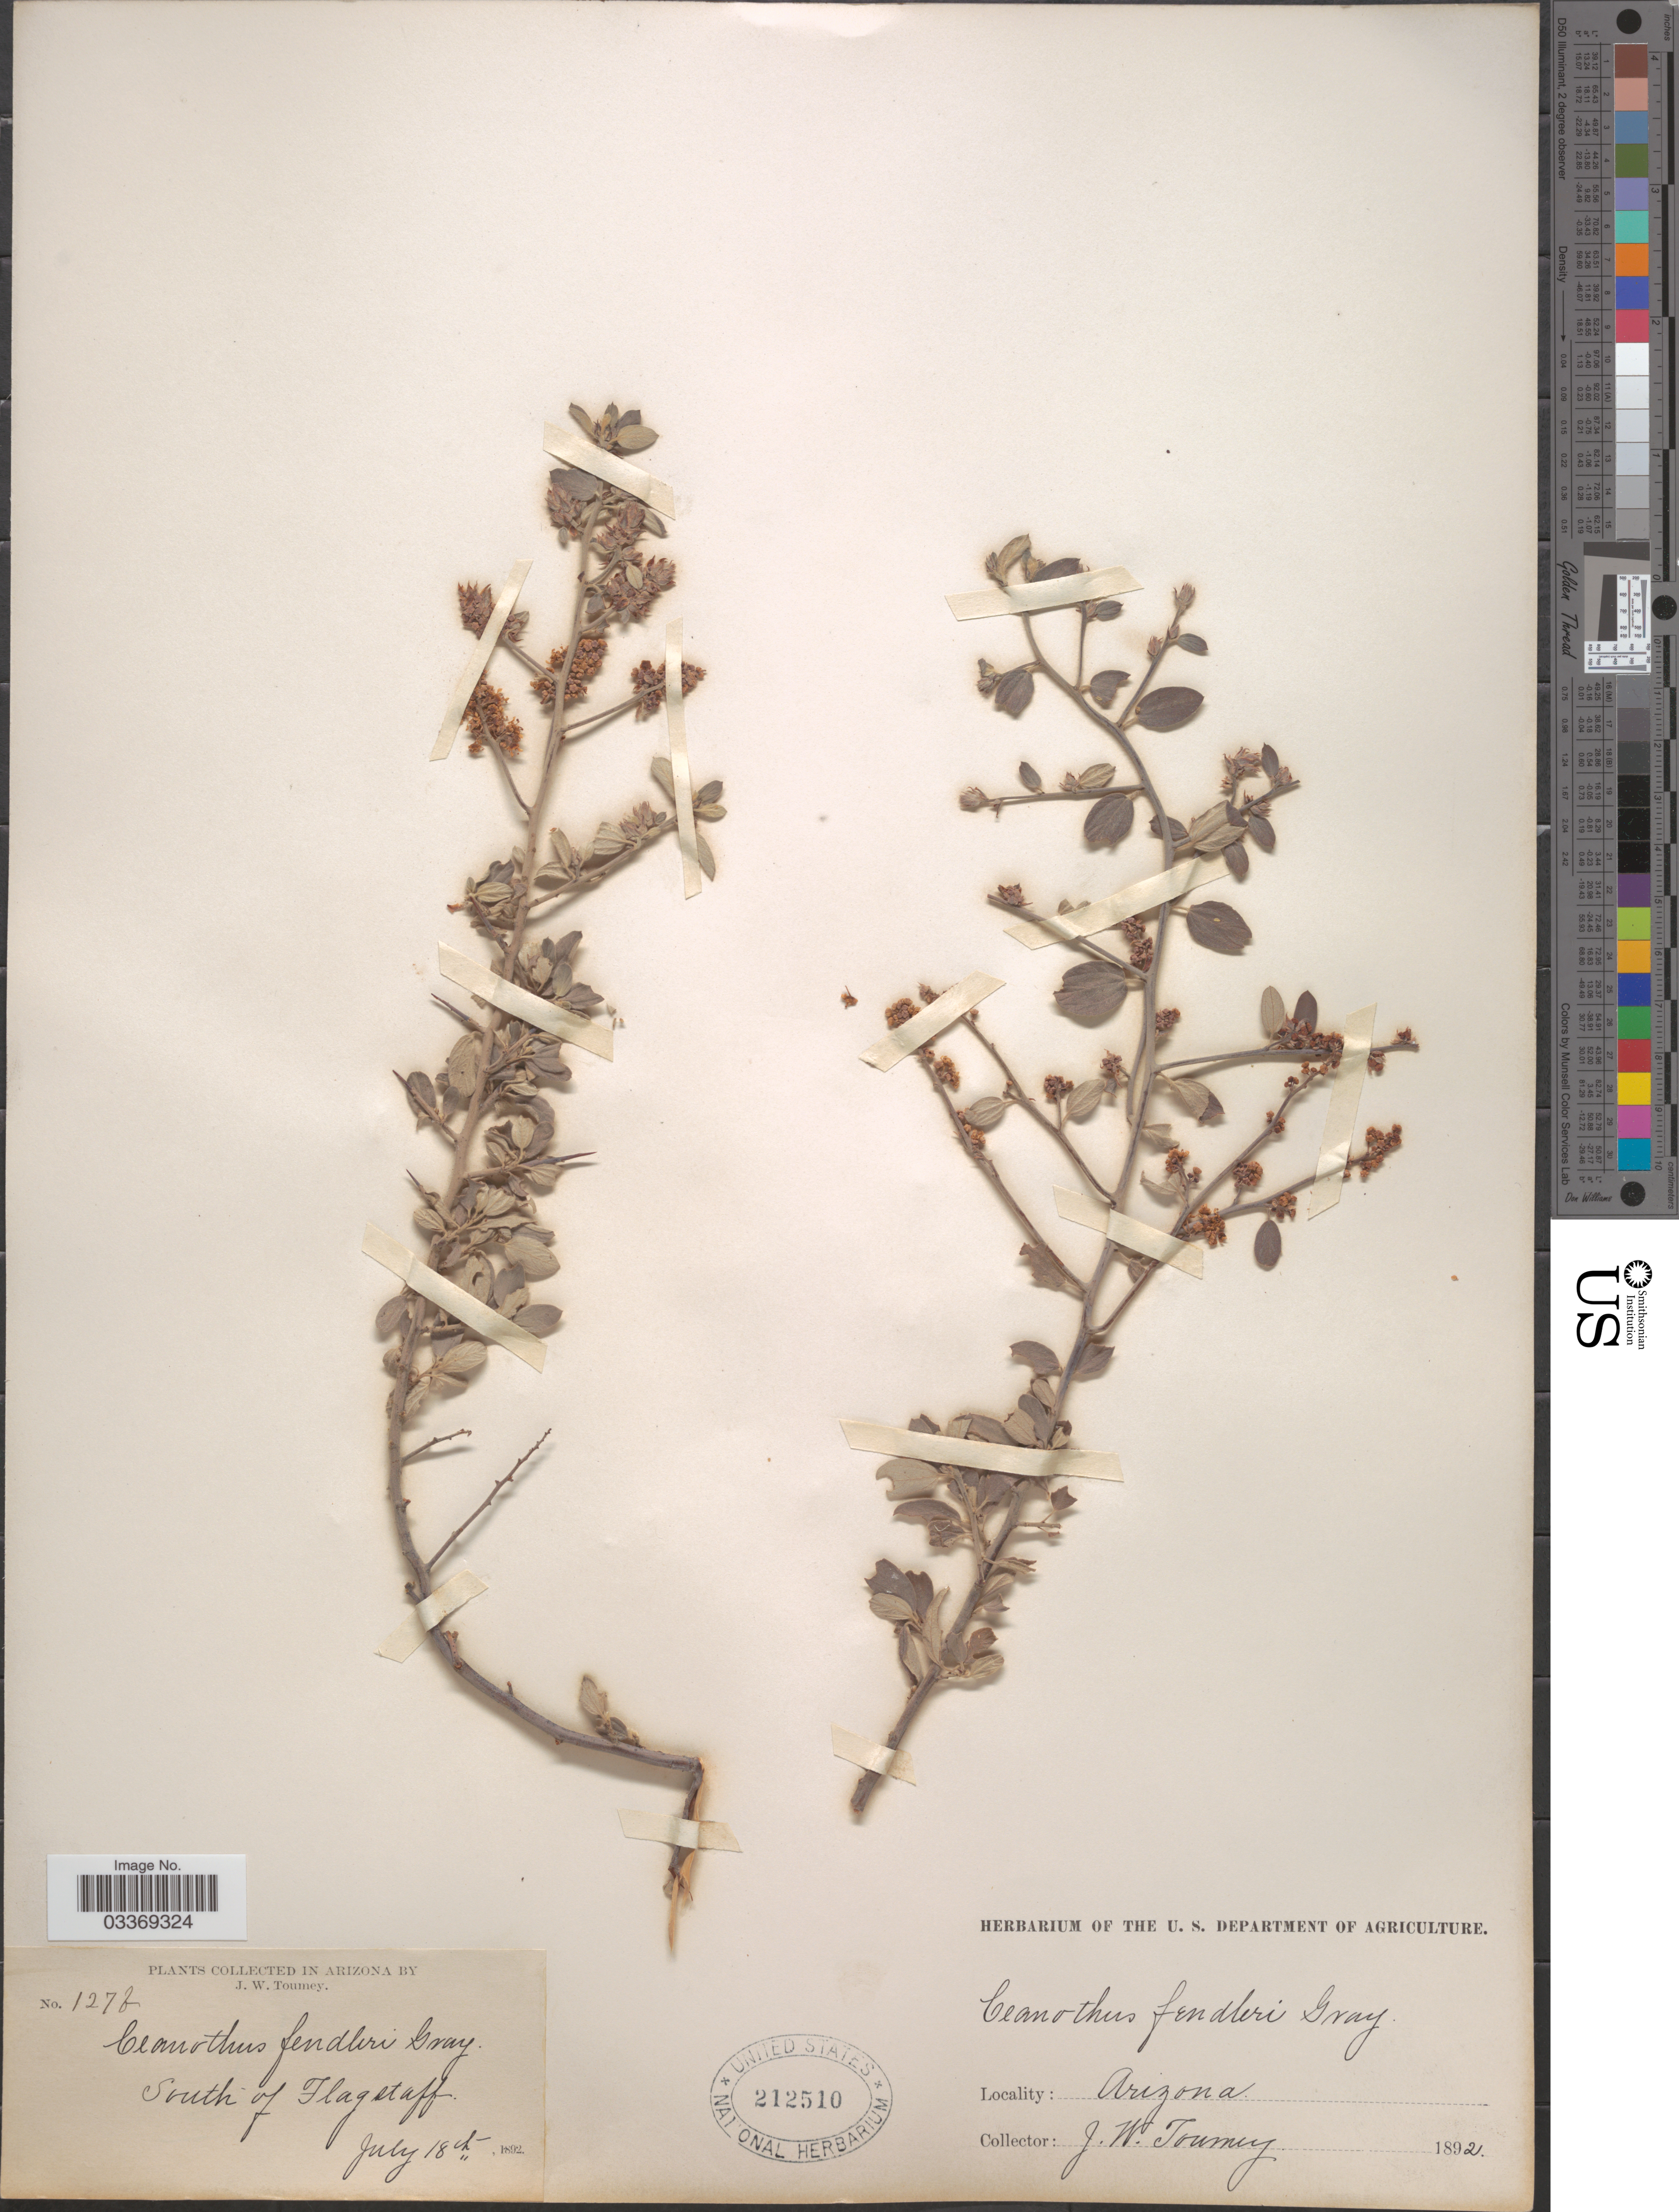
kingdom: Plantae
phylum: Tracheophyta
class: Magnoliopsida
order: Rosales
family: Rhamnaceae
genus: Ceanothus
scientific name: Ceanothus fendleri var. venosus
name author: (A. Gray) Trel.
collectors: J. W. Toumey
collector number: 127f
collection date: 1892-07-18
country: United States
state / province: Arizona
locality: South of Flagstaff.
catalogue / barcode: US 212510